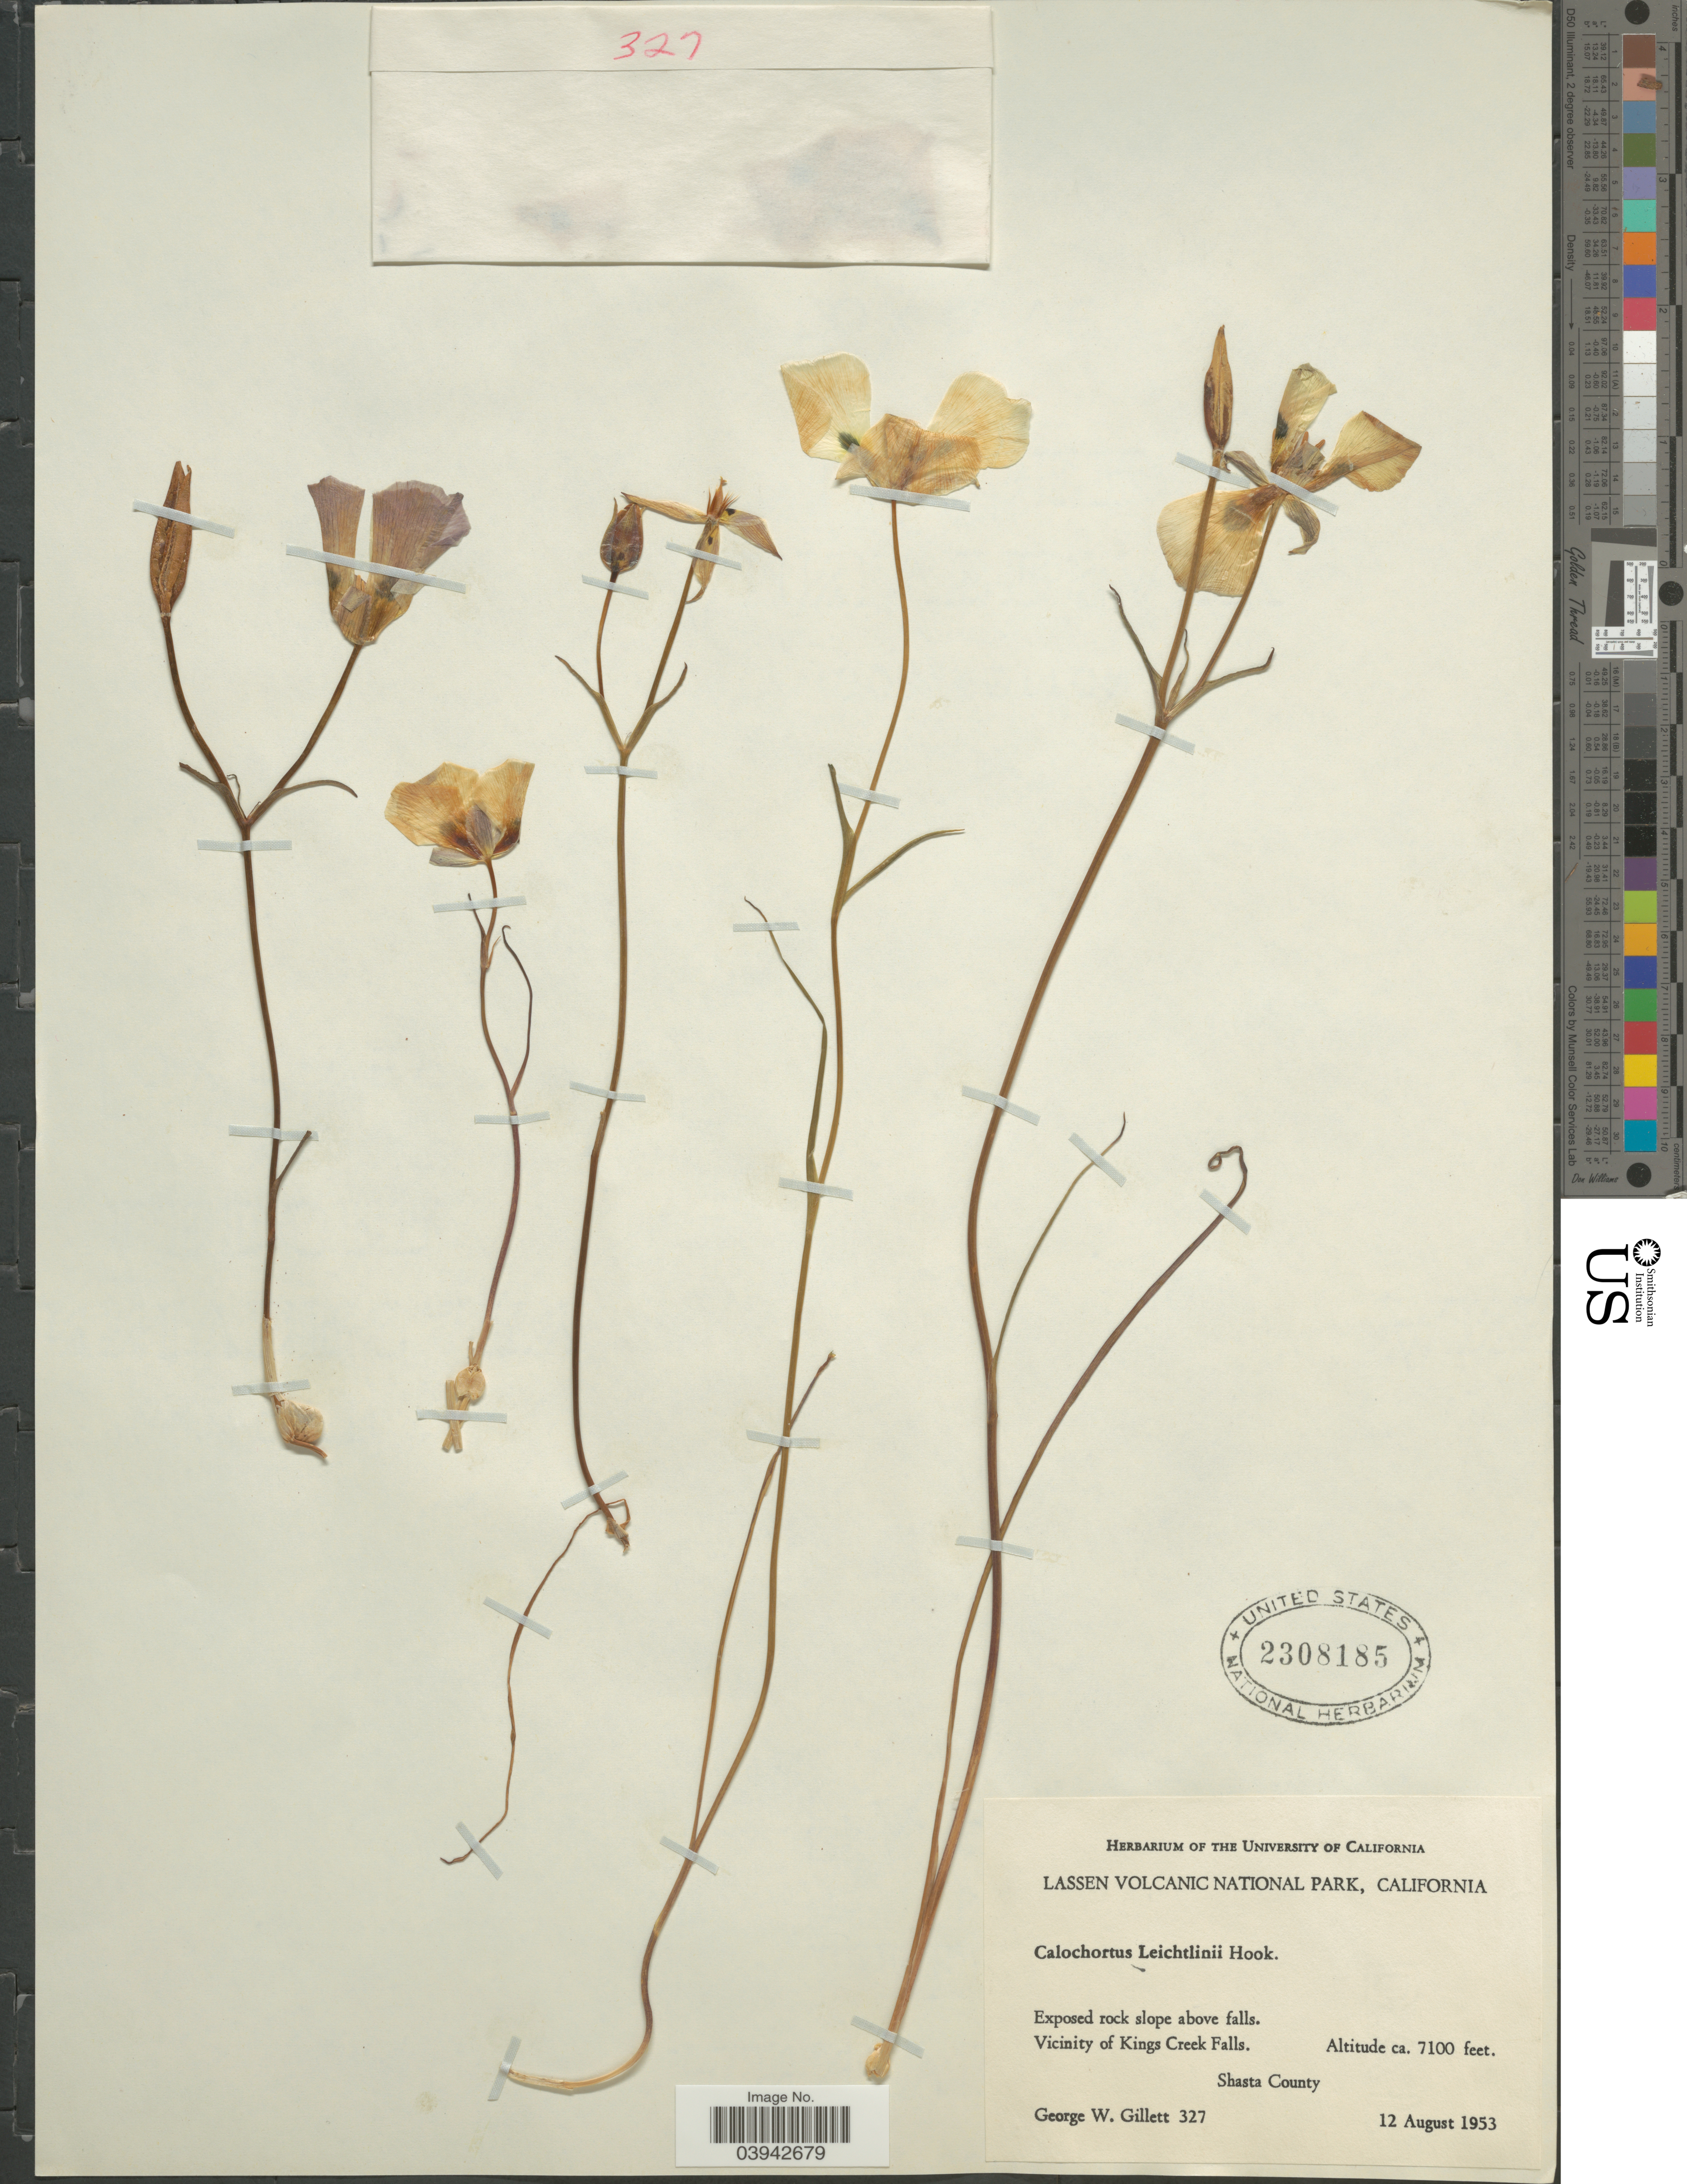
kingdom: Plantae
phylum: Tracheophyta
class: Liliopsida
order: Liliales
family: Liliaceae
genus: Calochortus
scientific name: Calochortus leichtlinii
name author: Hook. f.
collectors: G. Gillett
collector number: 327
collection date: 1953-08-12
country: United States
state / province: California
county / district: Shasta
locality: Lassen Volcanic National Park. Vicinity of Kings Creek Falls. Shasta County.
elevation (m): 2164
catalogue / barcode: US 2308185